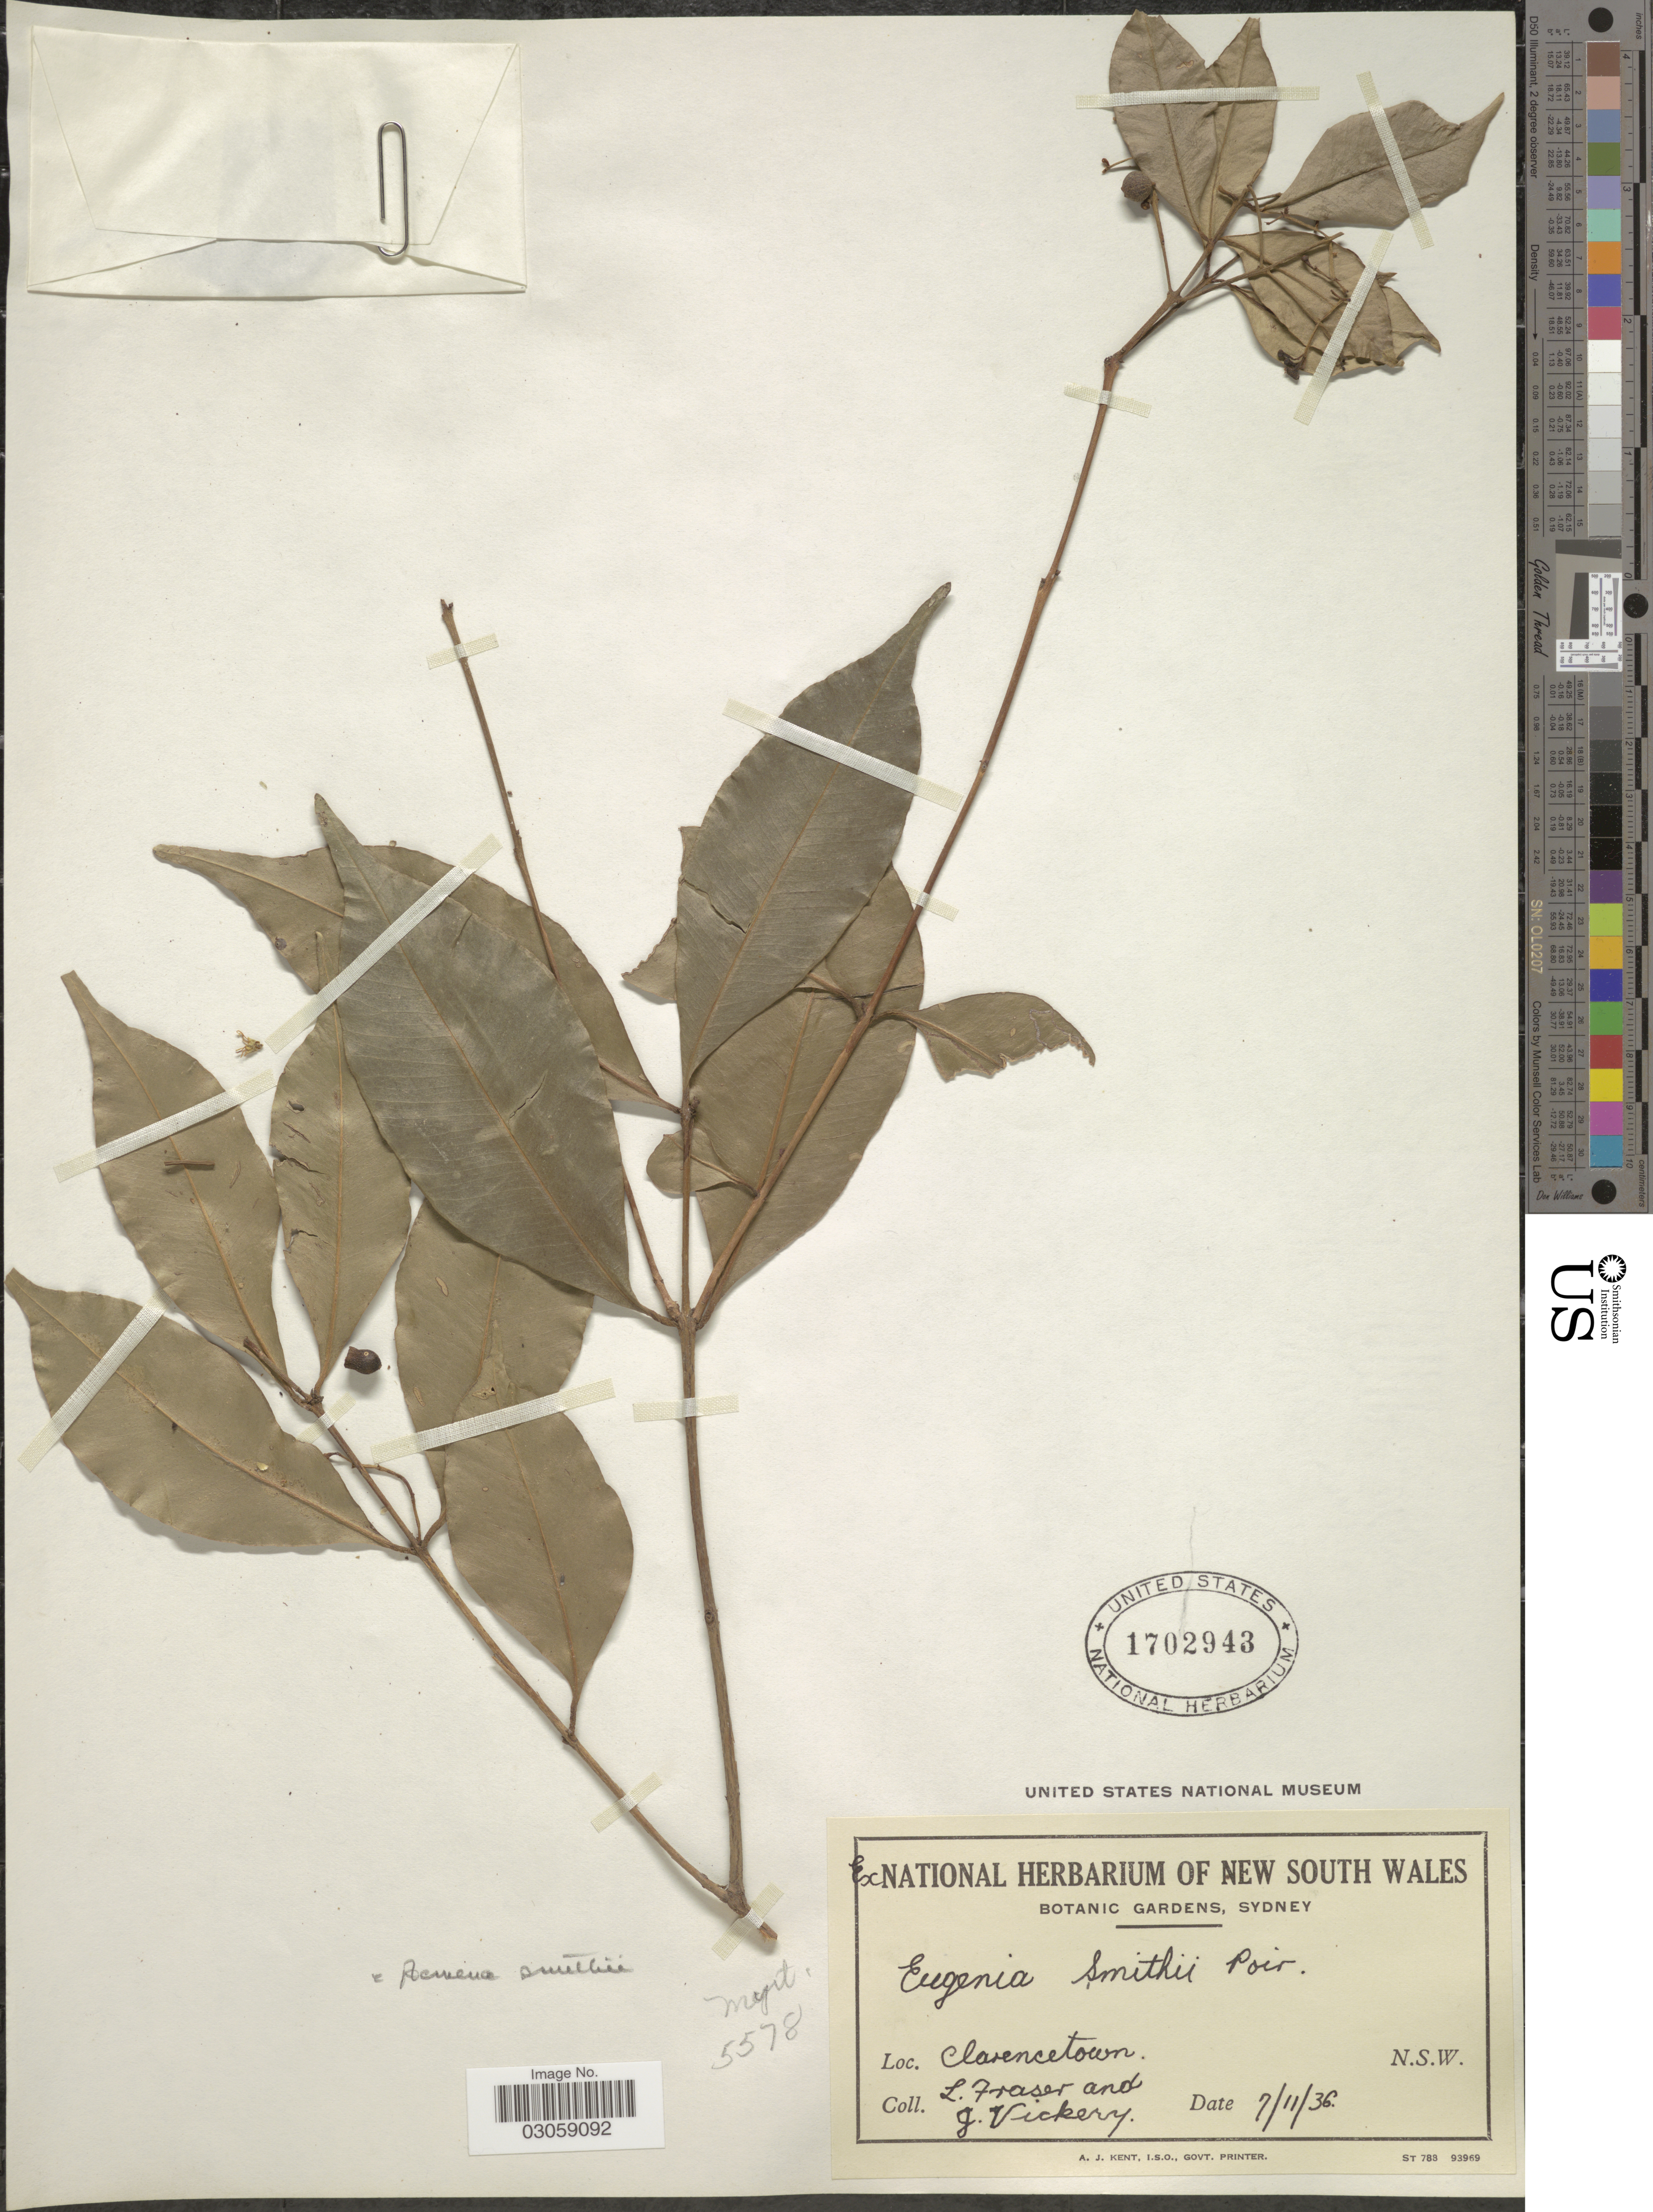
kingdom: Plantae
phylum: Tracheophyta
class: Magnoliopsida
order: Myrtales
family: Myrtaceae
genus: Syzygium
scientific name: Syzygium smithii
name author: (Poir.) Nied.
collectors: L. Fraser & J. Vickery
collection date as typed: Transcribed d/m/y: 7/11/36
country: Australia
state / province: New South Wales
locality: Clarencetown.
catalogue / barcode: US 1702943